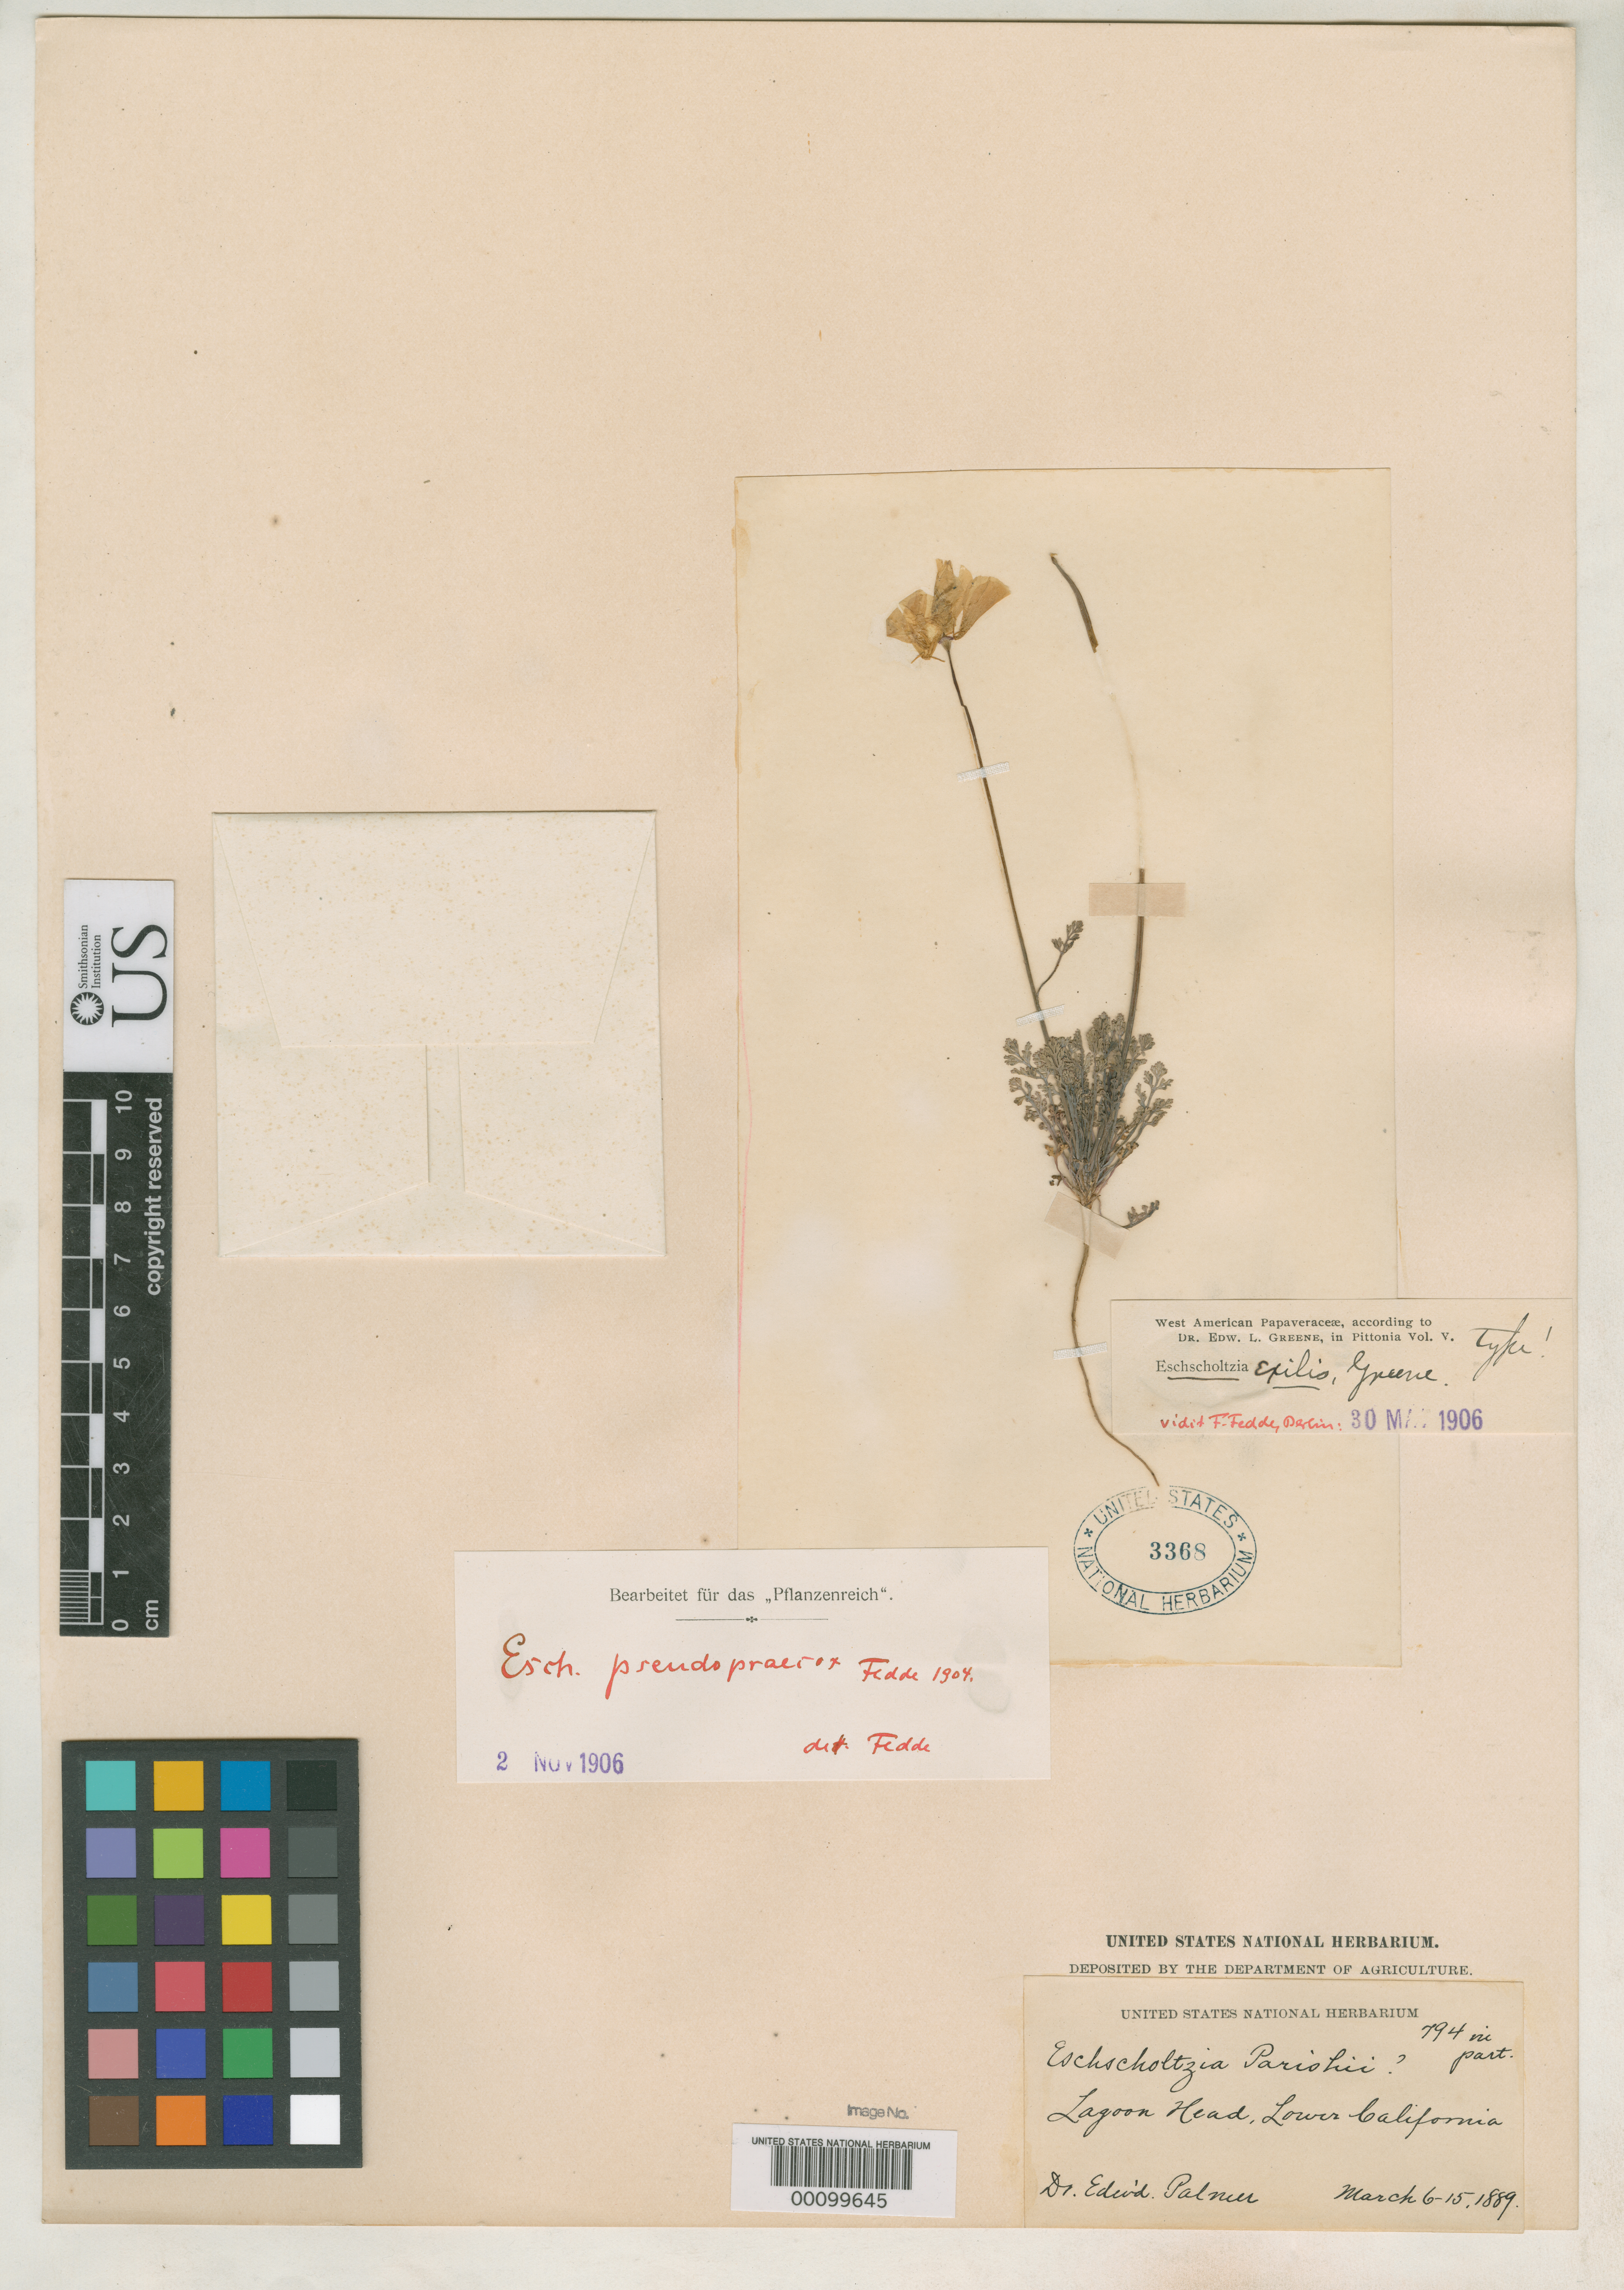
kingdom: Plantae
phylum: Tracheophyta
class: Magnoliopsida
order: Ranunculales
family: Papaveraceae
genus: Eschscholzia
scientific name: Eschscholzia exilis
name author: Greene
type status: Type Collection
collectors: E. Palmer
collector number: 794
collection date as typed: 06 Mar 1899 to 15 Mar 1899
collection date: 1899-03-06/1899-03-15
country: Mexico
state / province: Baja California Norte / Baja California Sur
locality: Lagoon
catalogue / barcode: US 3368